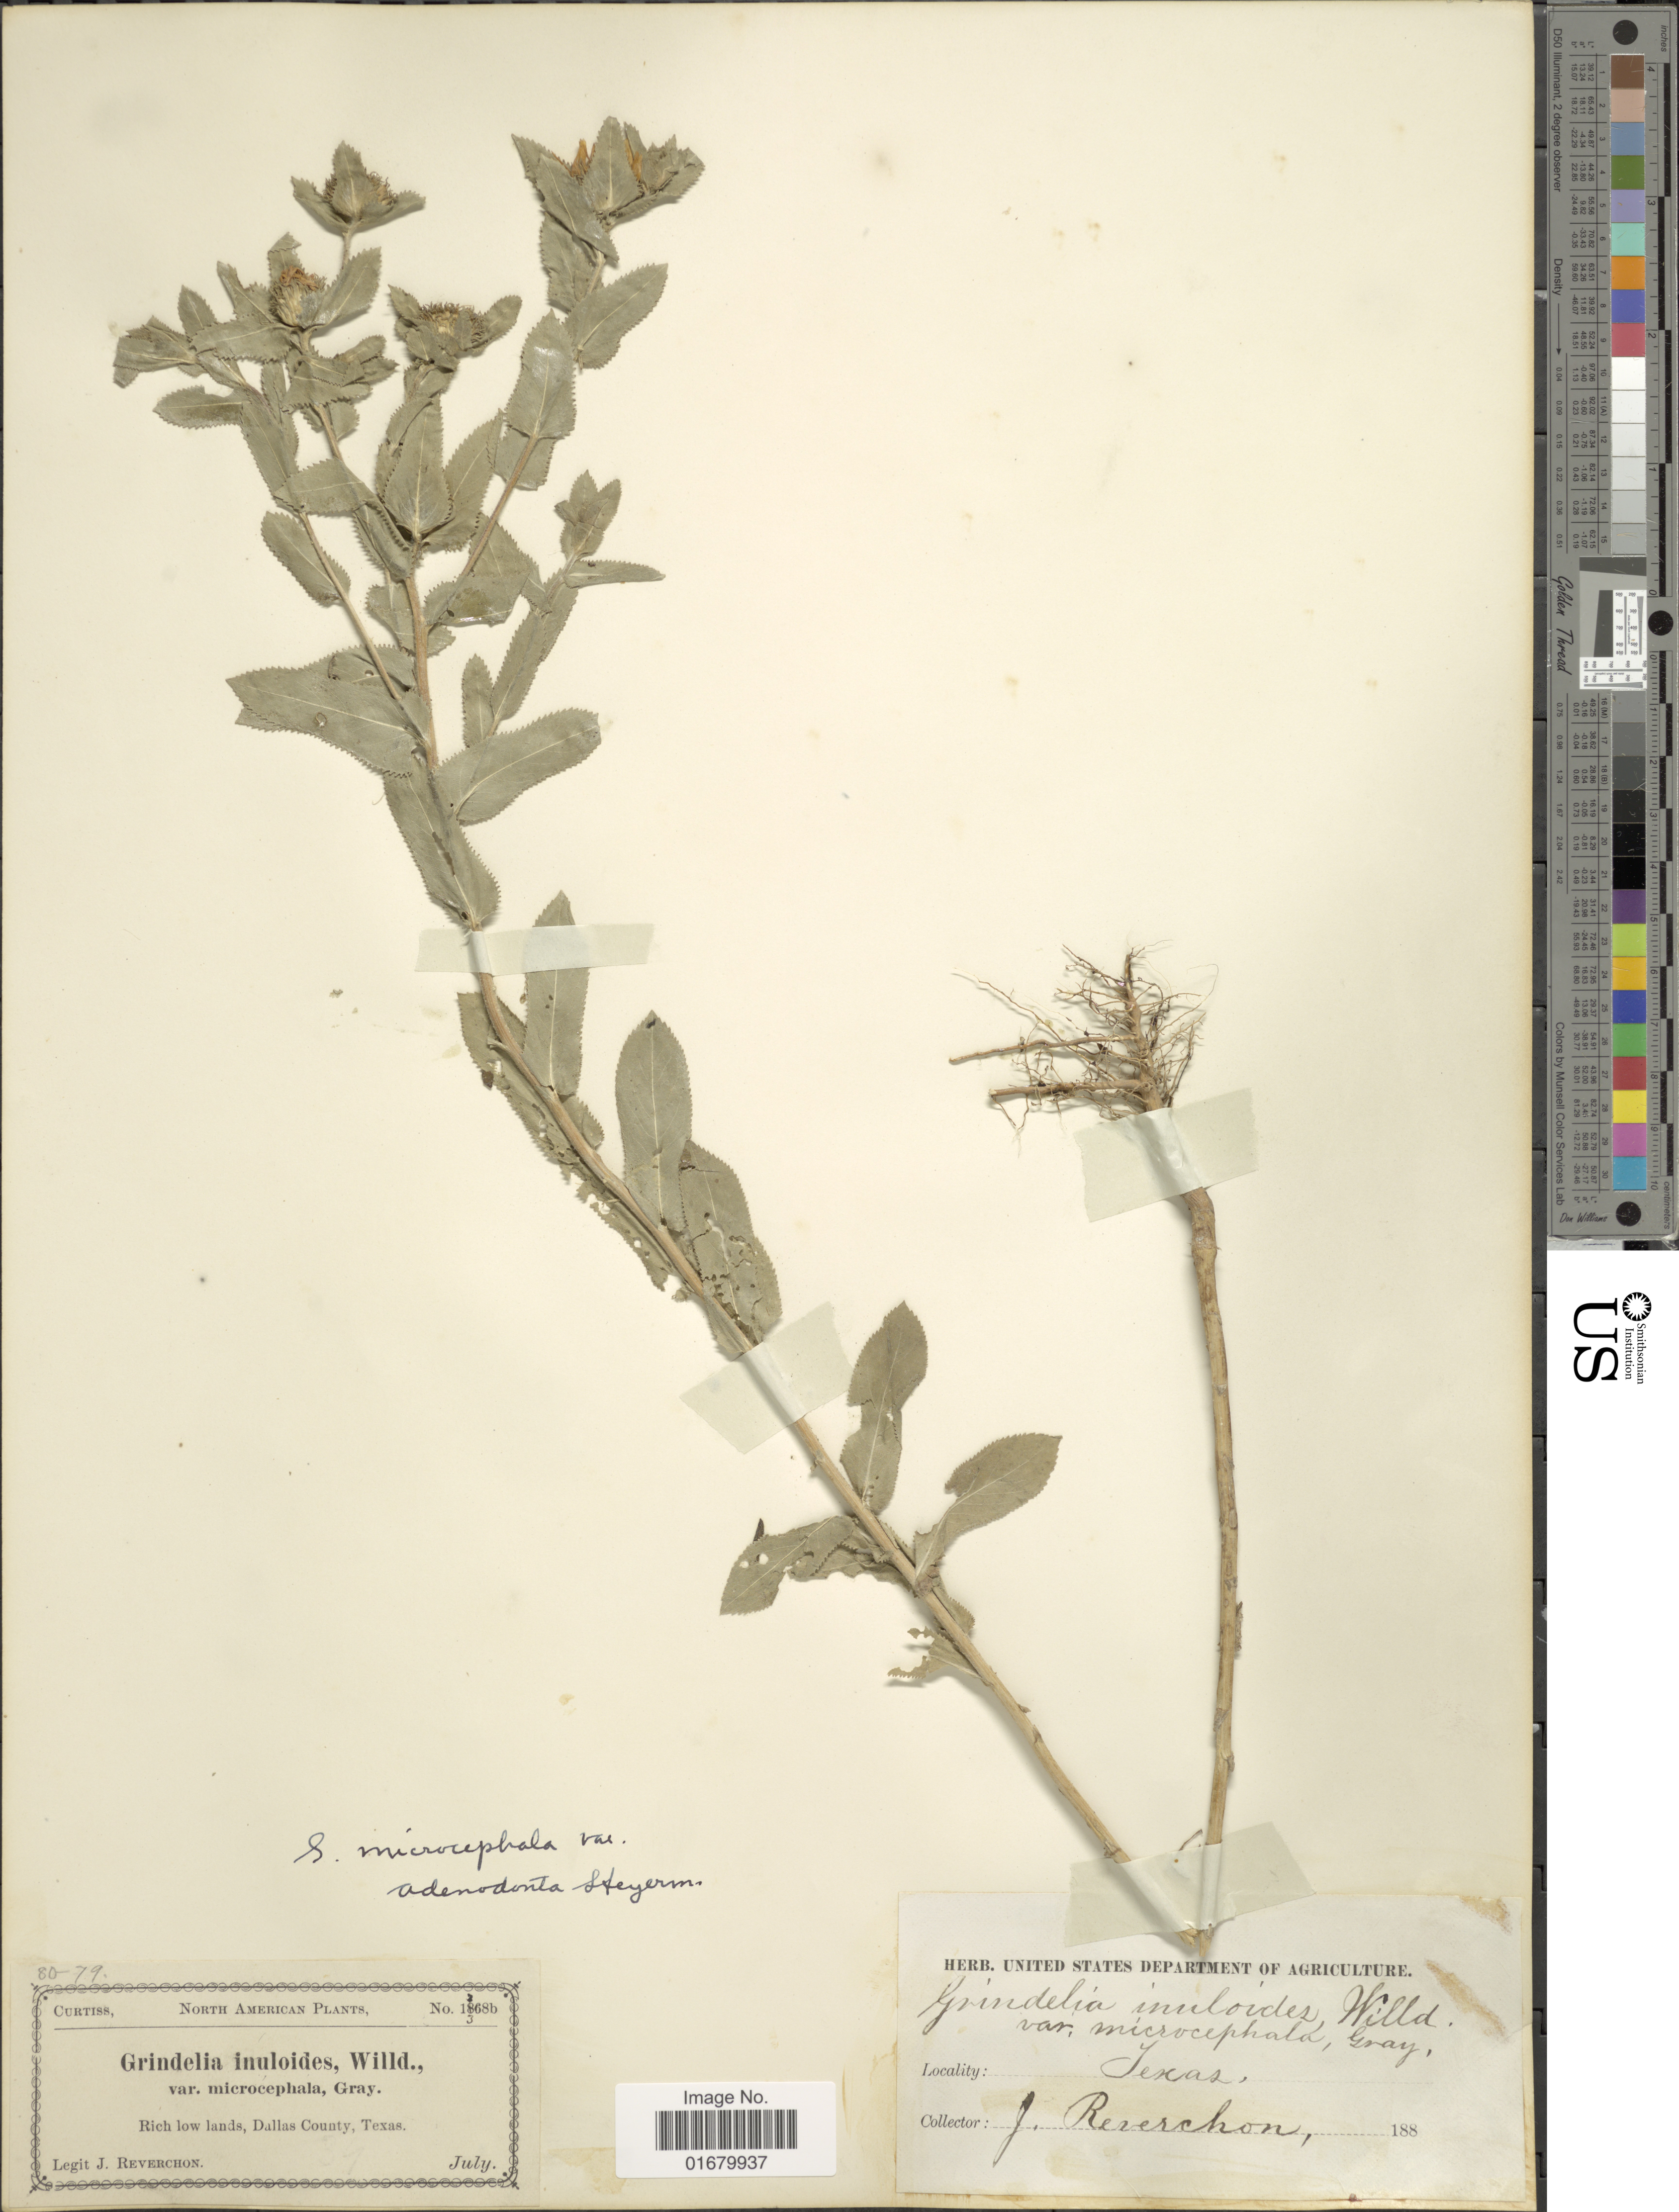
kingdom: Plantae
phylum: Tracheophyta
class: Magnoliopsida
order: Asterales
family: Asteraceae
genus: Grindelia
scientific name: Grindelia microcephala var. adenodonta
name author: Steyerm.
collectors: J. Reverchon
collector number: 1368b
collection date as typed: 188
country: United States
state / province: Texas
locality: North American, Dallas County.